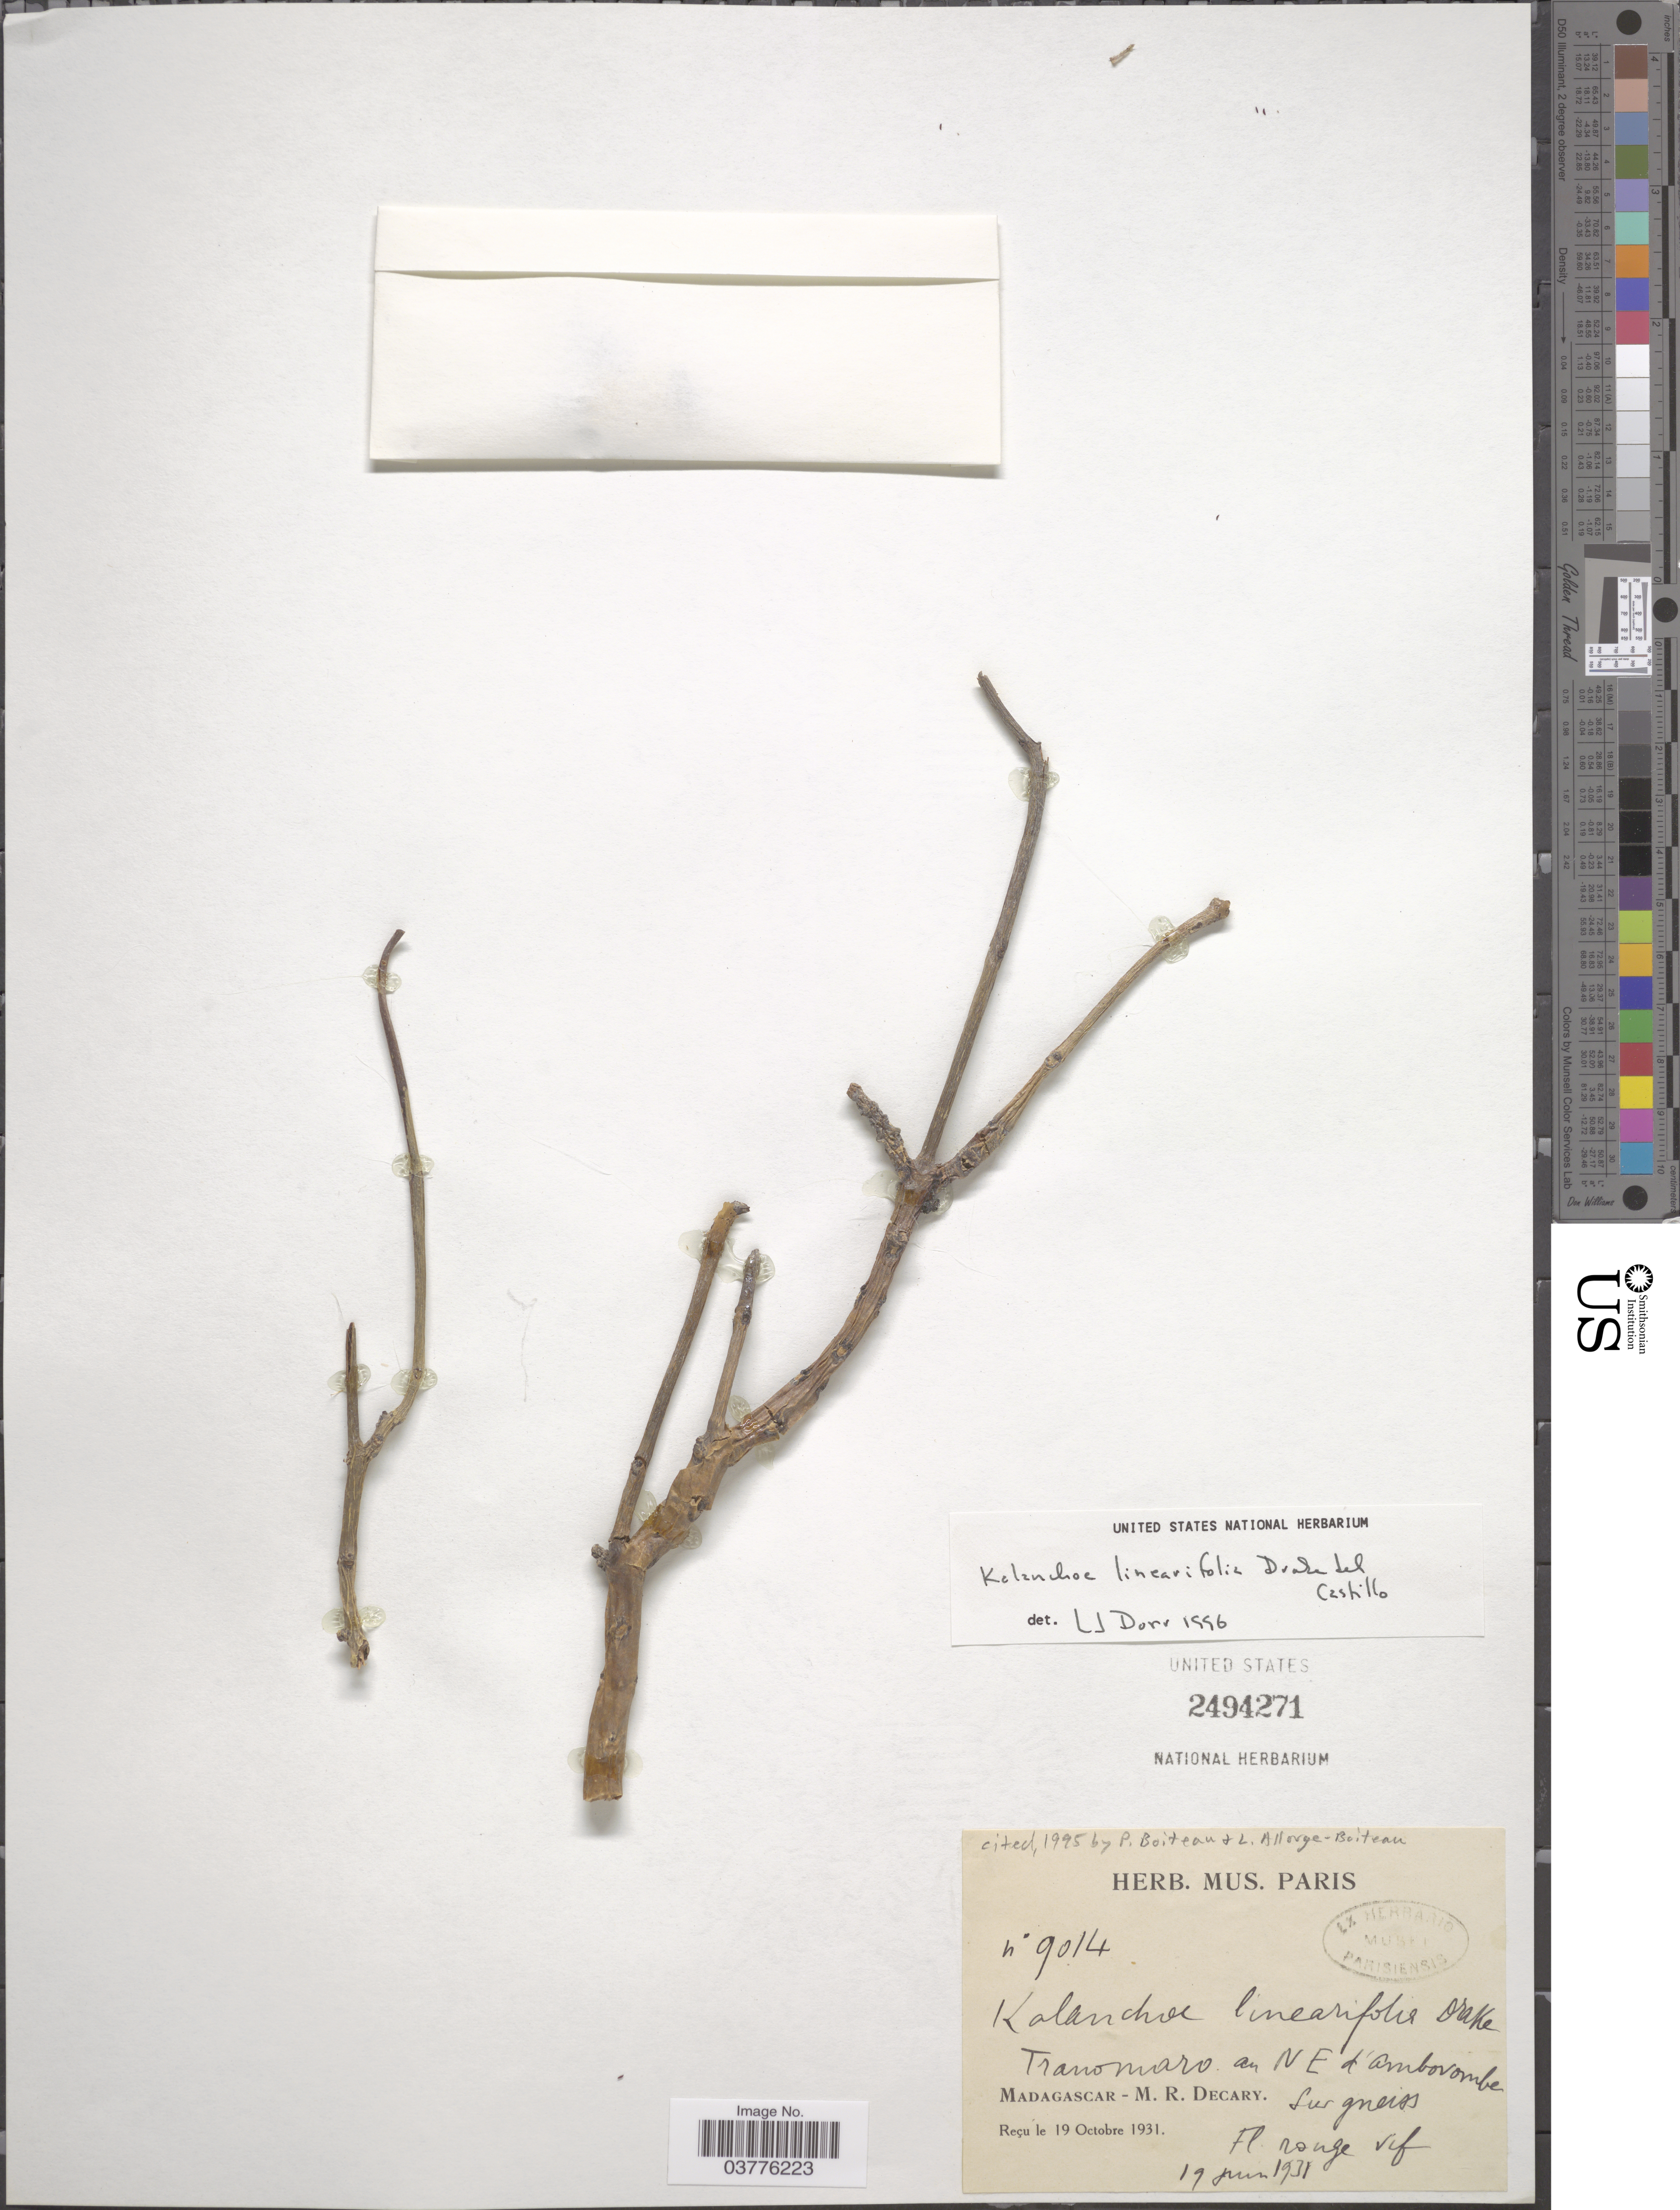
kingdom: Plantae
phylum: Tracheophyta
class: Magnoliopsida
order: Saxifragales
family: Crassulaceae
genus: Kalanchoe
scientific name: Kalanchoe linearifolia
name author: Drake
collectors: R. Decary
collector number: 9014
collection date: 1931-06-19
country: Madagascar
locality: Tranomaro au NE d'Ambovombe.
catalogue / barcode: US 2494271